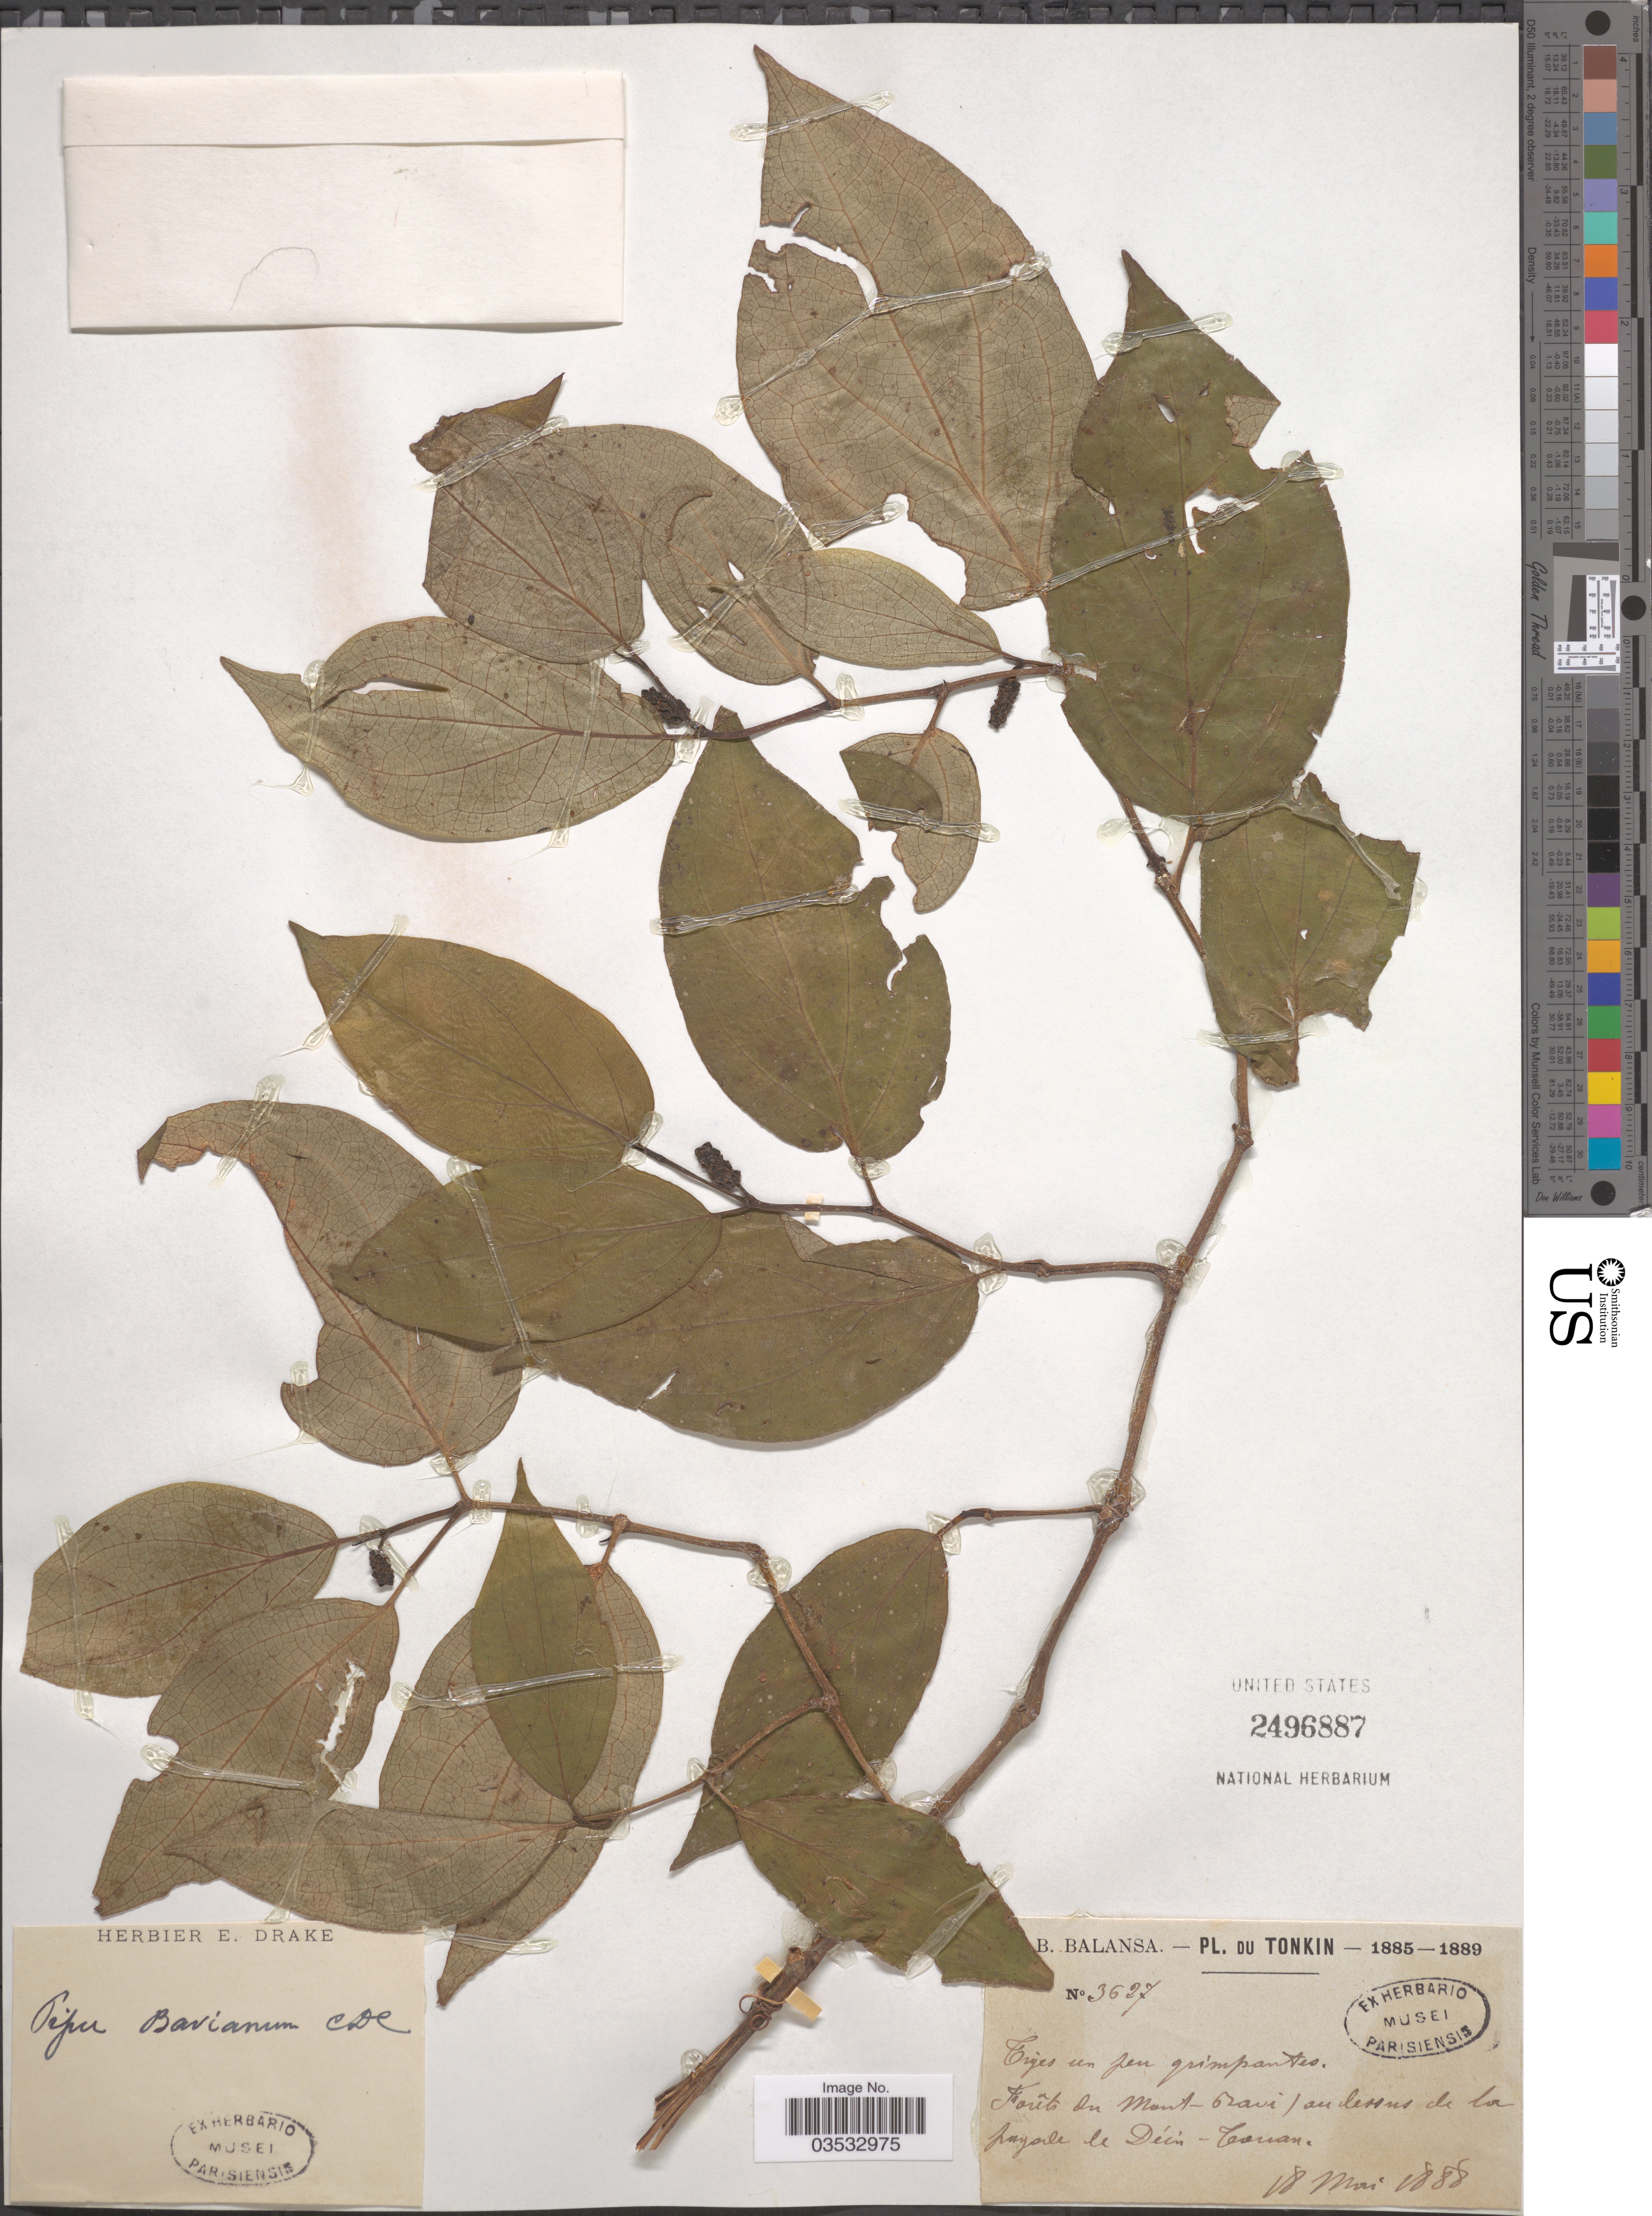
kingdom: Plantae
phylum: Tracheophyta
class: Magnoliopsida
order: Piperales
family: Piperaceae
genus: Piper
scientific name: Piper bavinum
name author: C. DC.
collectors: B. Balansa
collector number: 3627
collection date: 1888-05-18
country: Vietnam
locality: Tonkin. Forêts on Mont-Bavi / au dessus de la Jayorle le Déin - Conan.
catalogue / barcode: US 2496887